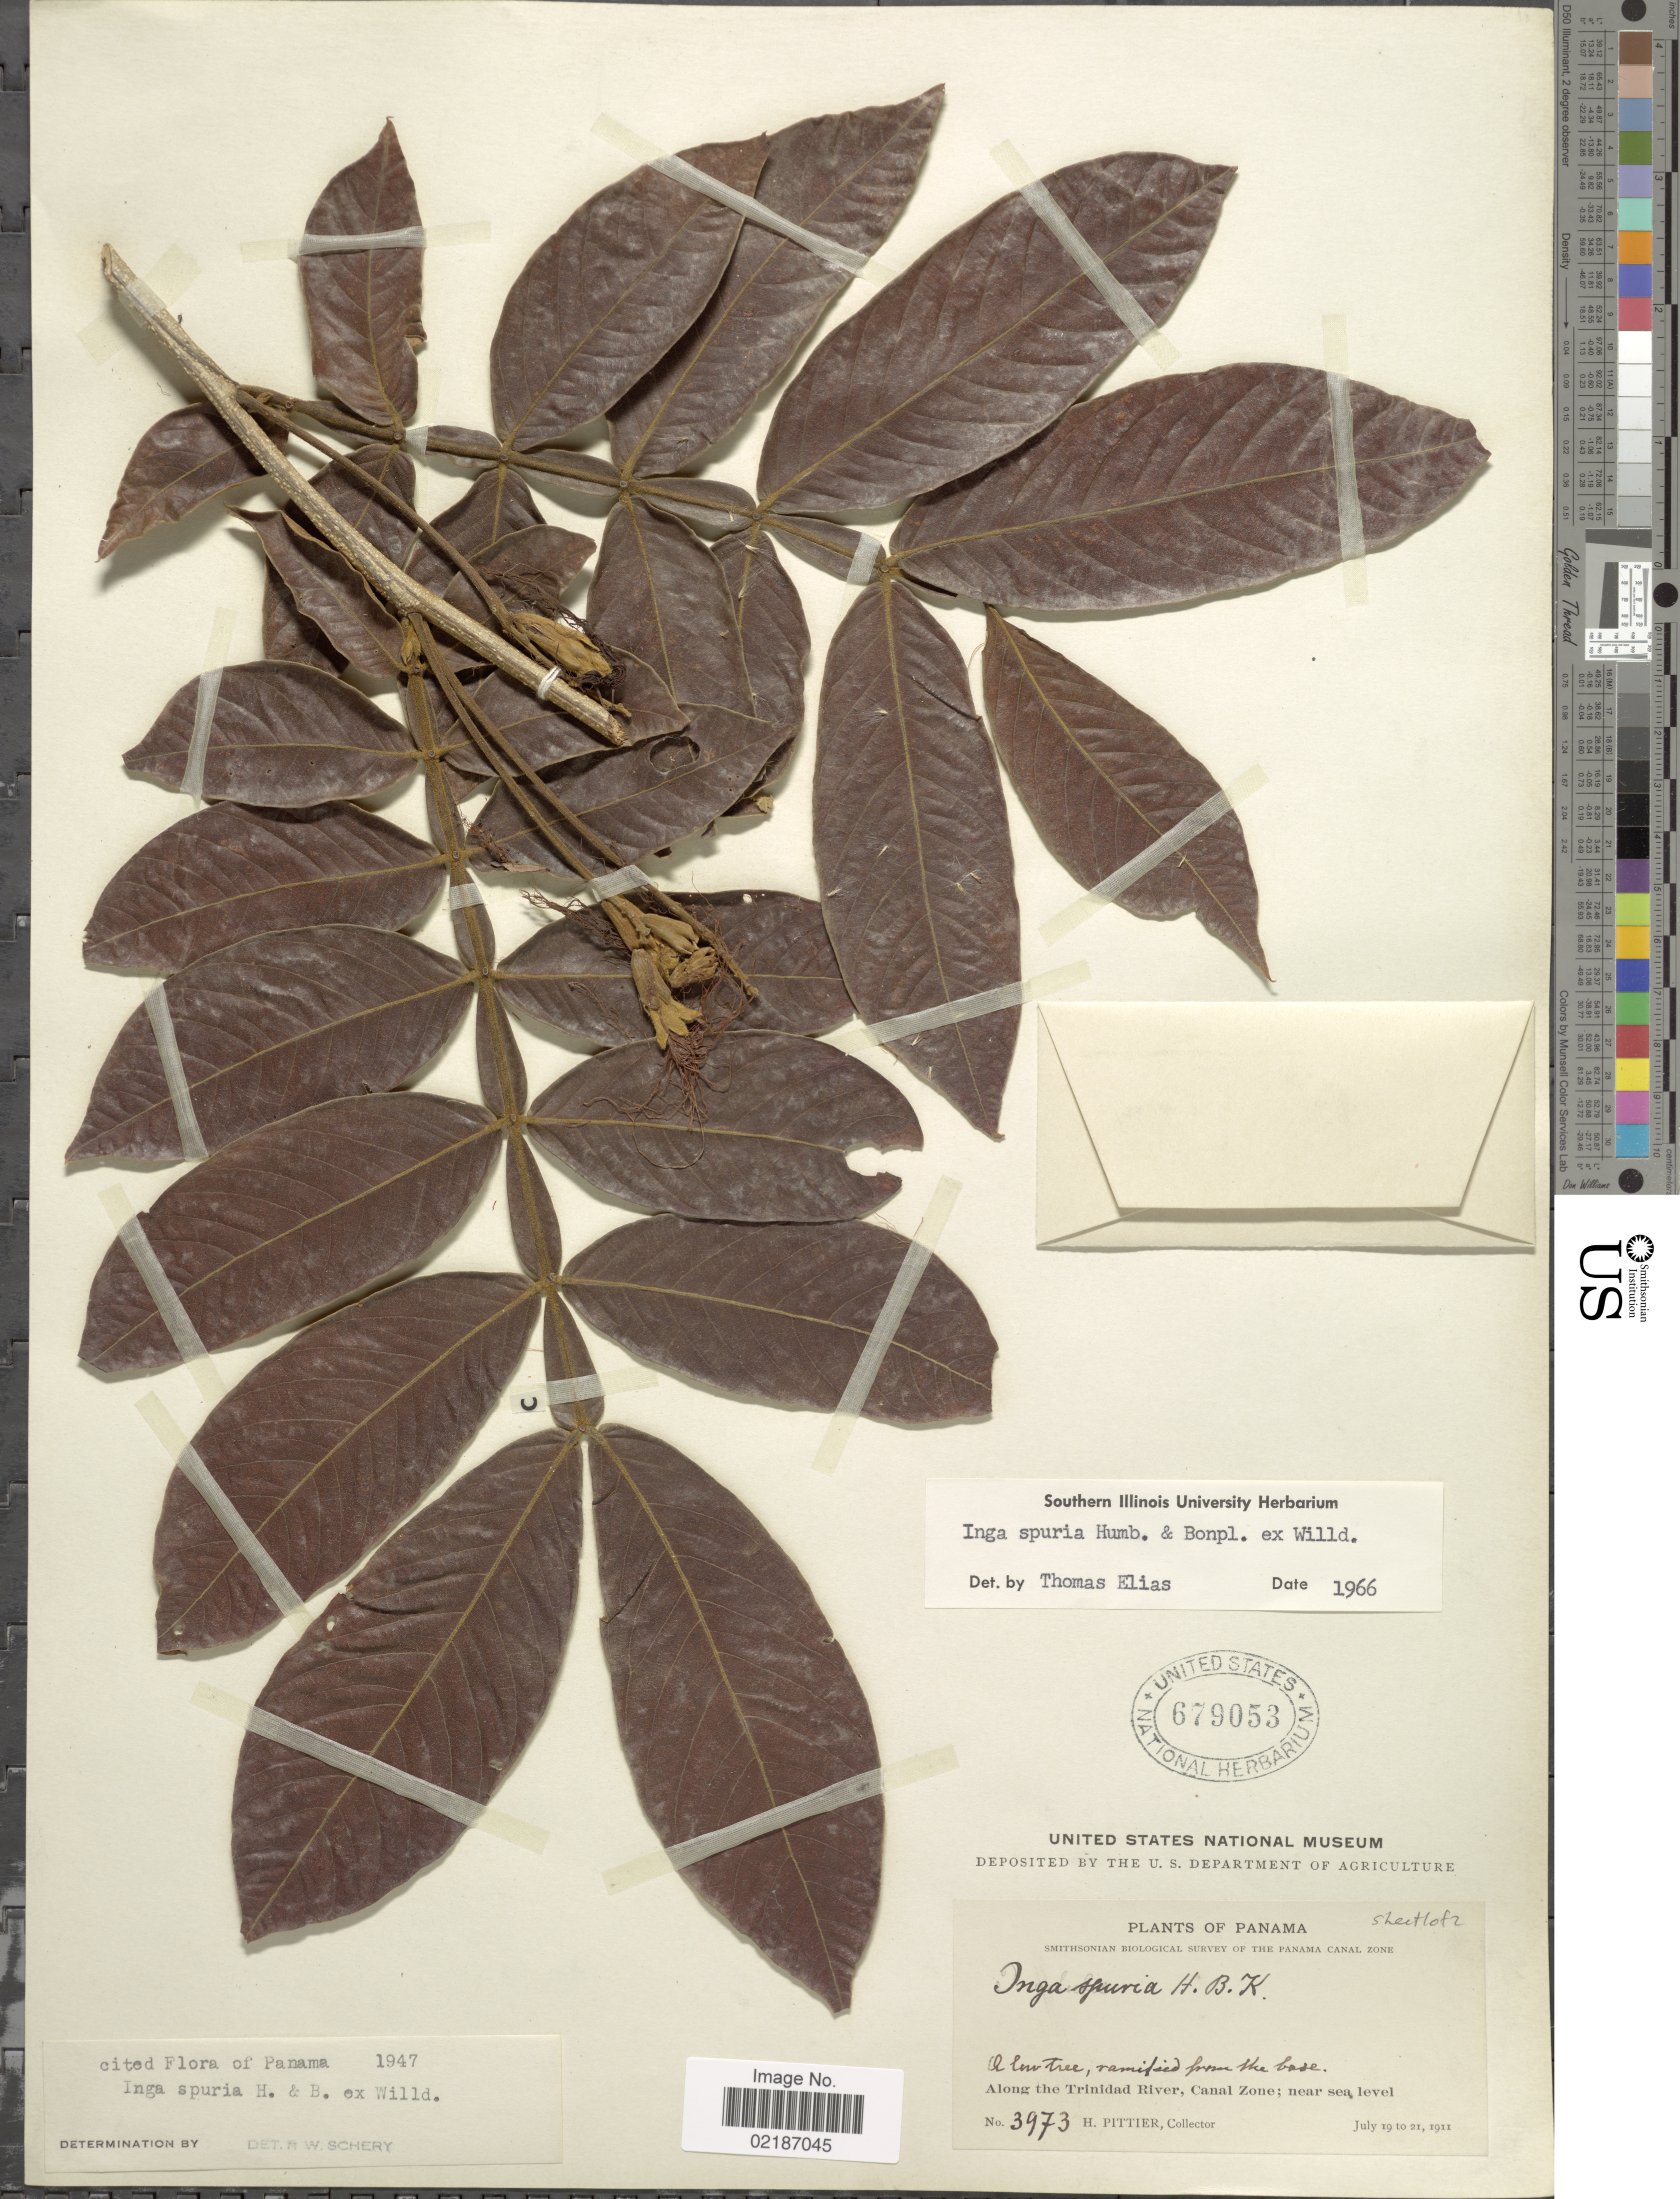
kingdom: Plantae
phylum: Tracheophyta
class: Magnoliopsida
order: Fabales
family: Fabaceae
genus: Inga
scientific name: Inga vera subsp. vera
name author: Willd.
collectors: H. F. Pittier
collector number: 3973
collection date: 1911-07-19/1911-07-21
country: Panama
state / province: Colón / Panamá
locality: Along the Trinidad River, Canal Zone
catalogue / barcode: US 679053